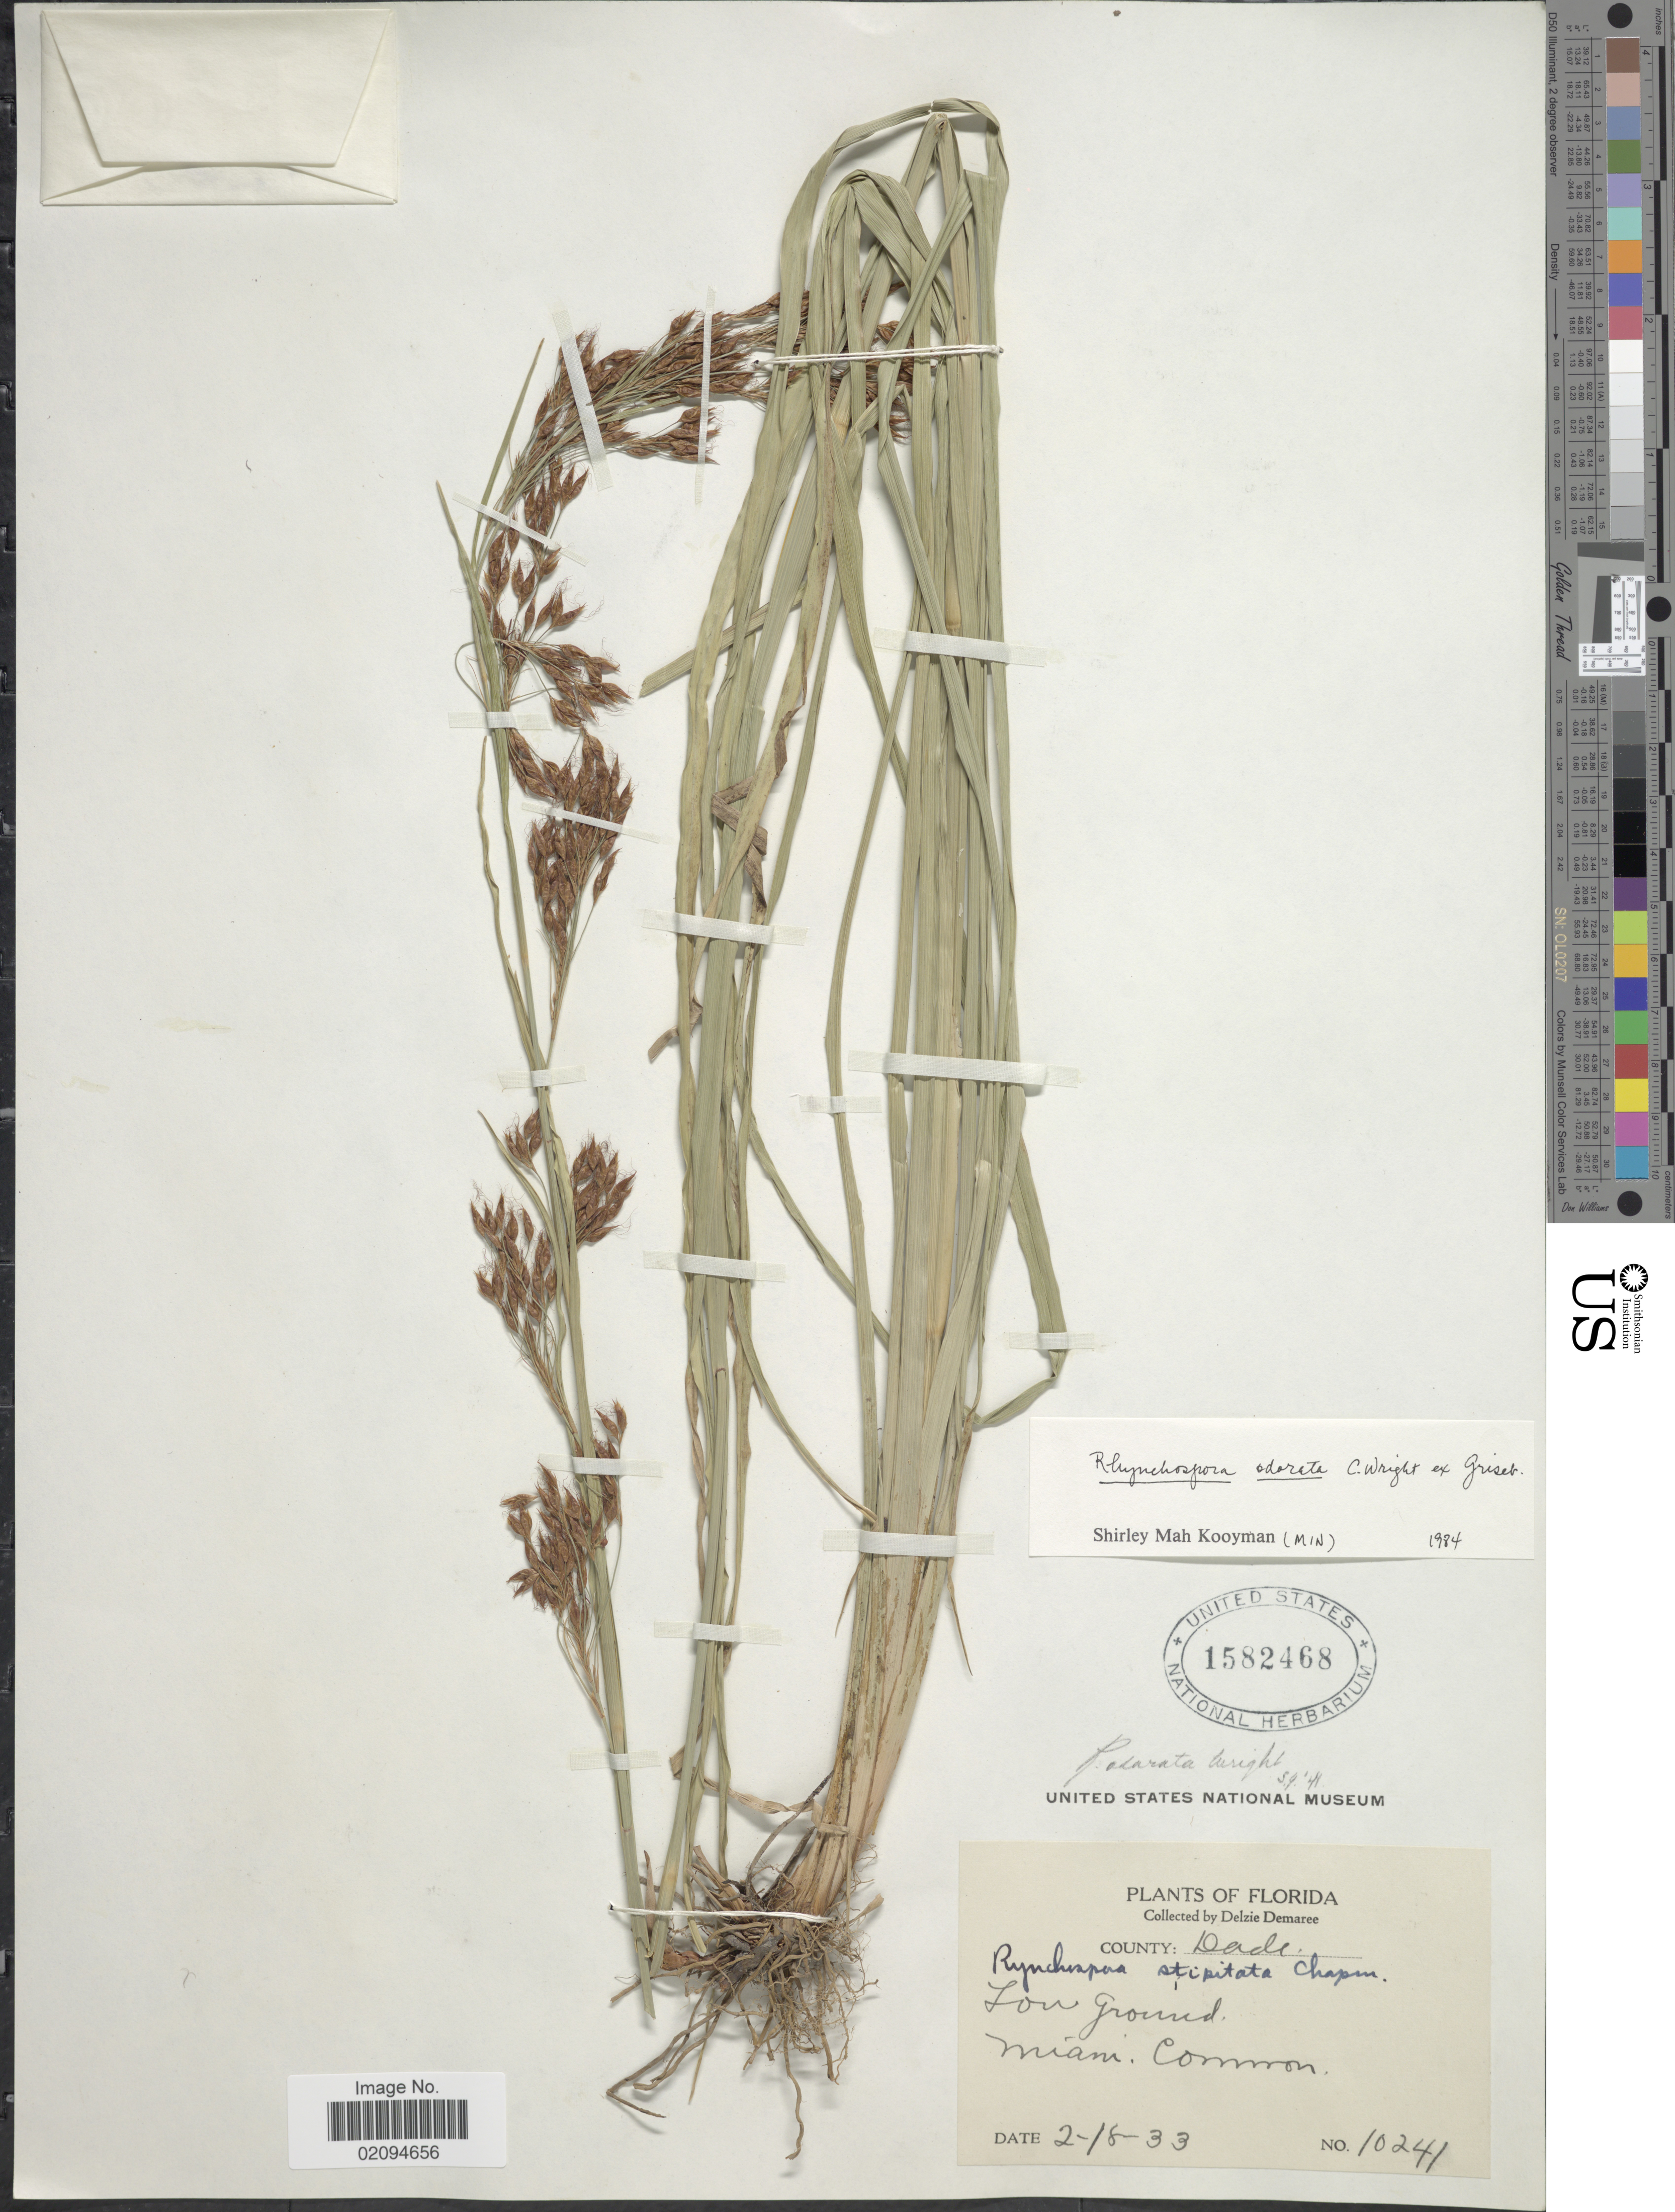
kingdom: Plantae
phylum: Tracheophyta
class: Liliopsida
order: Poales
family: Cyperaceae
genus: Rhynchospora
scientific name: Rhynchospora odorata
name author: C. Wright ex Griseb.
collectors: D. Demaree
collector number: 10241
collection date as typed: Transcribed d/m/y: 18/2/33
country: United States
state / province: Florida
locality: County: Dade. Miami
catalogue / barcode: US 1582468